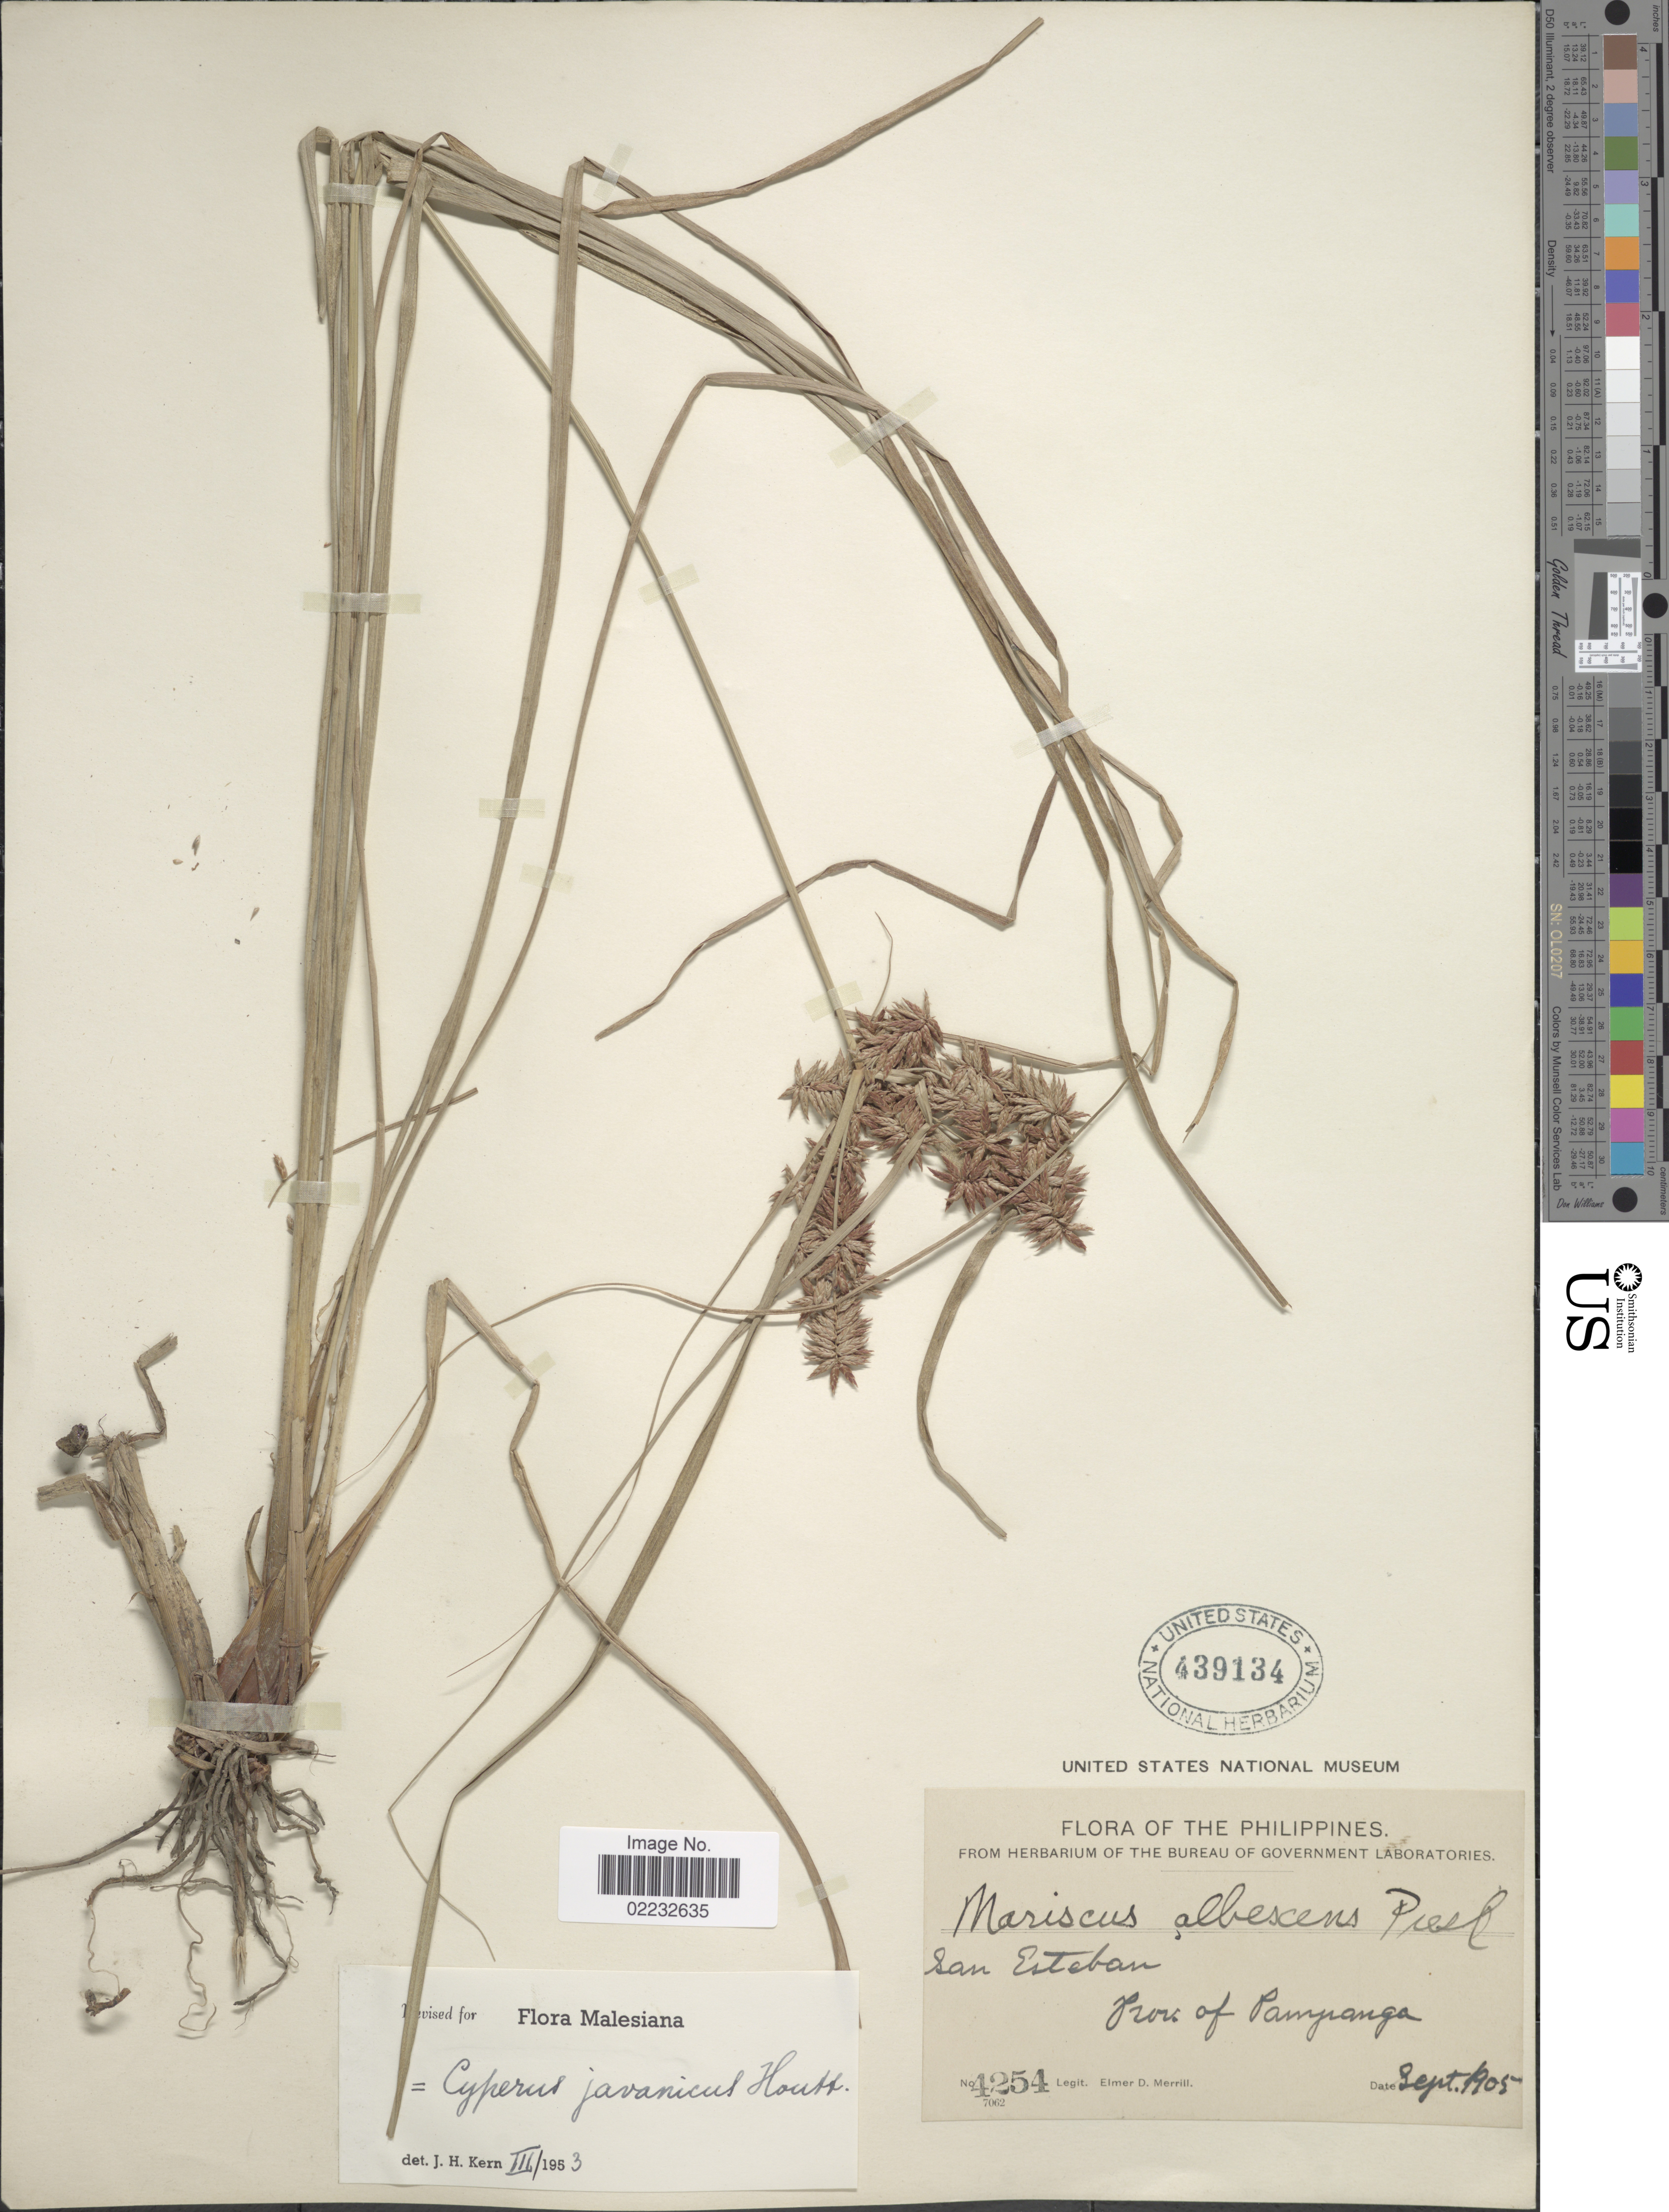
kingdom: Plantae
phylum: Tracheophyta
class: Liliopsida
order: Poales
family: Cyperaceae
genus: Cyperus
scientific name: Cyperus javanicus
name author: Houtt.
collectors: E. D. Merrill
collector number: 4254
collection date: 1905-09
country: Philippines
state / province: Central Luzon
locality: San Esteban. Prov. of Pampanga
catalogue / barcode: US 439134